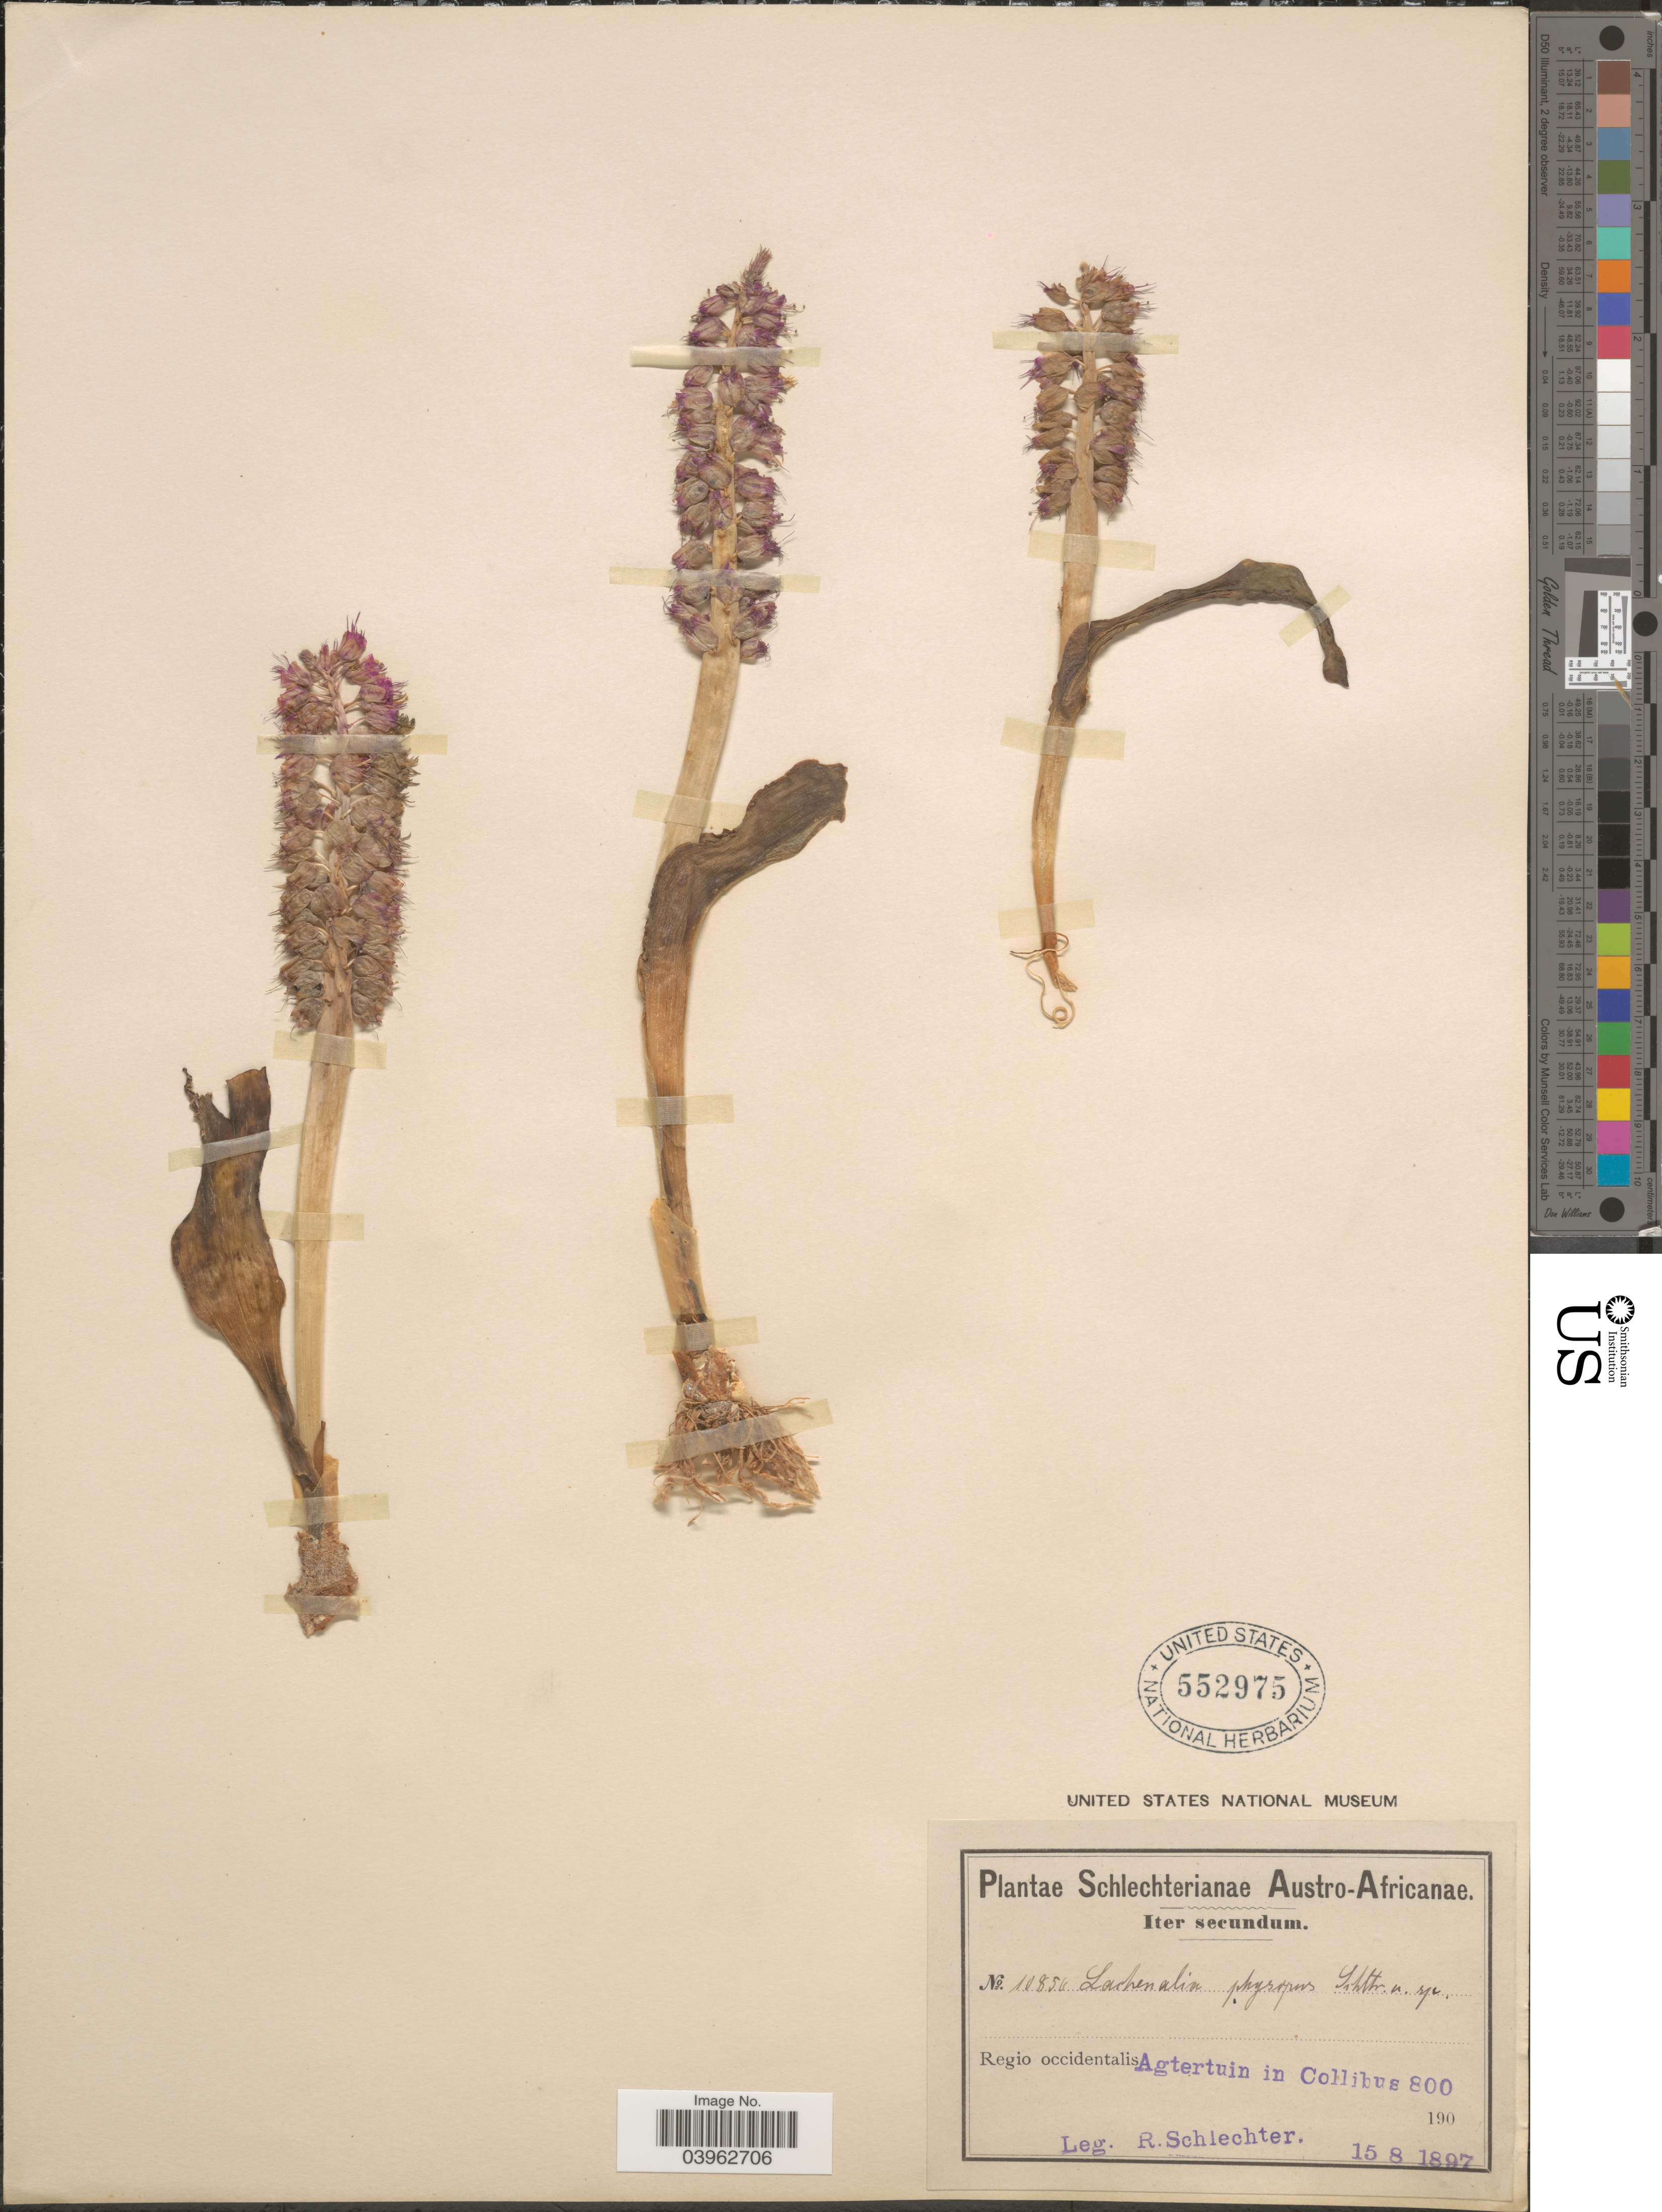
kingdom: Plantae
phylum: Tracheophyta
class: Liliopsida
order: Asparagales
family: Asparagaceae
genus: Lachenalia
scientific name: Lachenalia sp.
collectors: F. R. R. Schlechter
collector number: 10856*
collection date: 1897-08-15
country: South Africa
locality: Austro-Africanae. Regio occidentalis Agtertuin in Collibus.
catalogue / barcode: US 552975